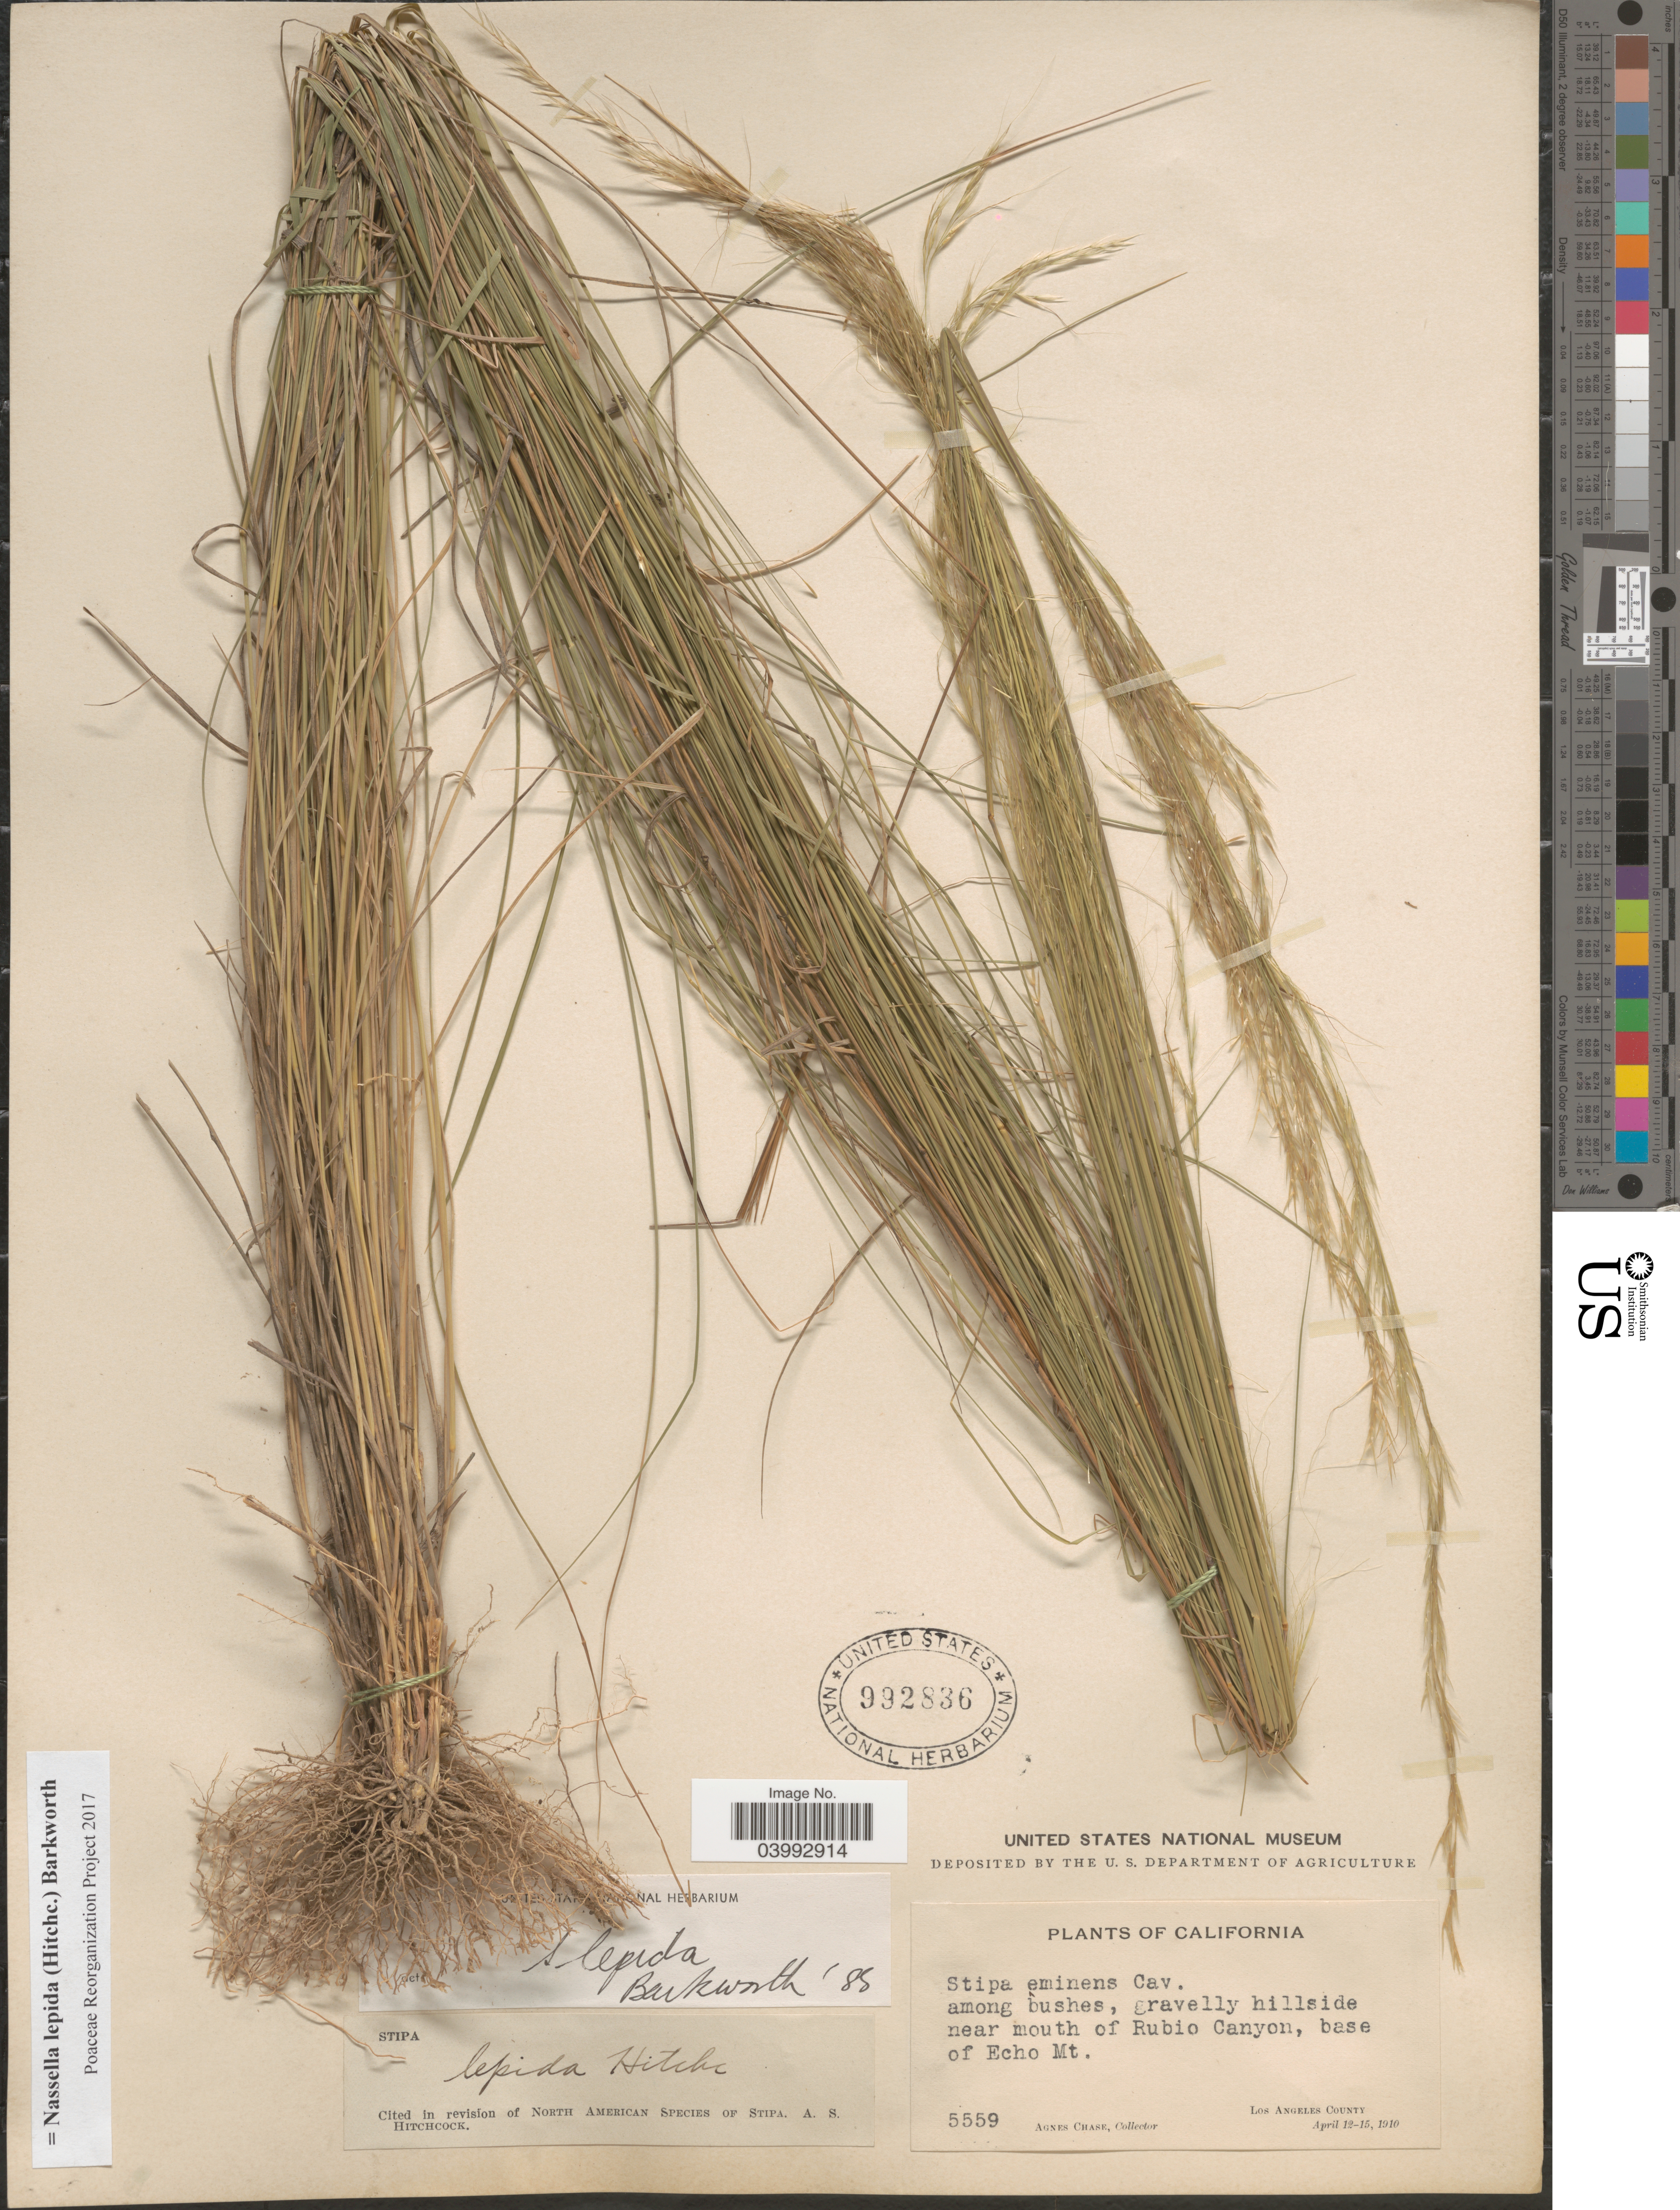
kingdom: Plantae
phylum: Tracheophyta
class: Liliopsida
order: Poales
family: Poaceae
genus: Nassella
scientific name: Nassella lepida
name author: (Hitchc.) Barkworth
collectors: A. Chase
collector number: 5559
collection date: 1910-04-12/1910-04-15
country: United States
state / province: California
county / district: Los Angeles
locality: Among bushes, gravelly hillside near mouth of Rubio Canyon, base of Echo Mt. Los Angeles County.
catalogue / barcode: US 992836